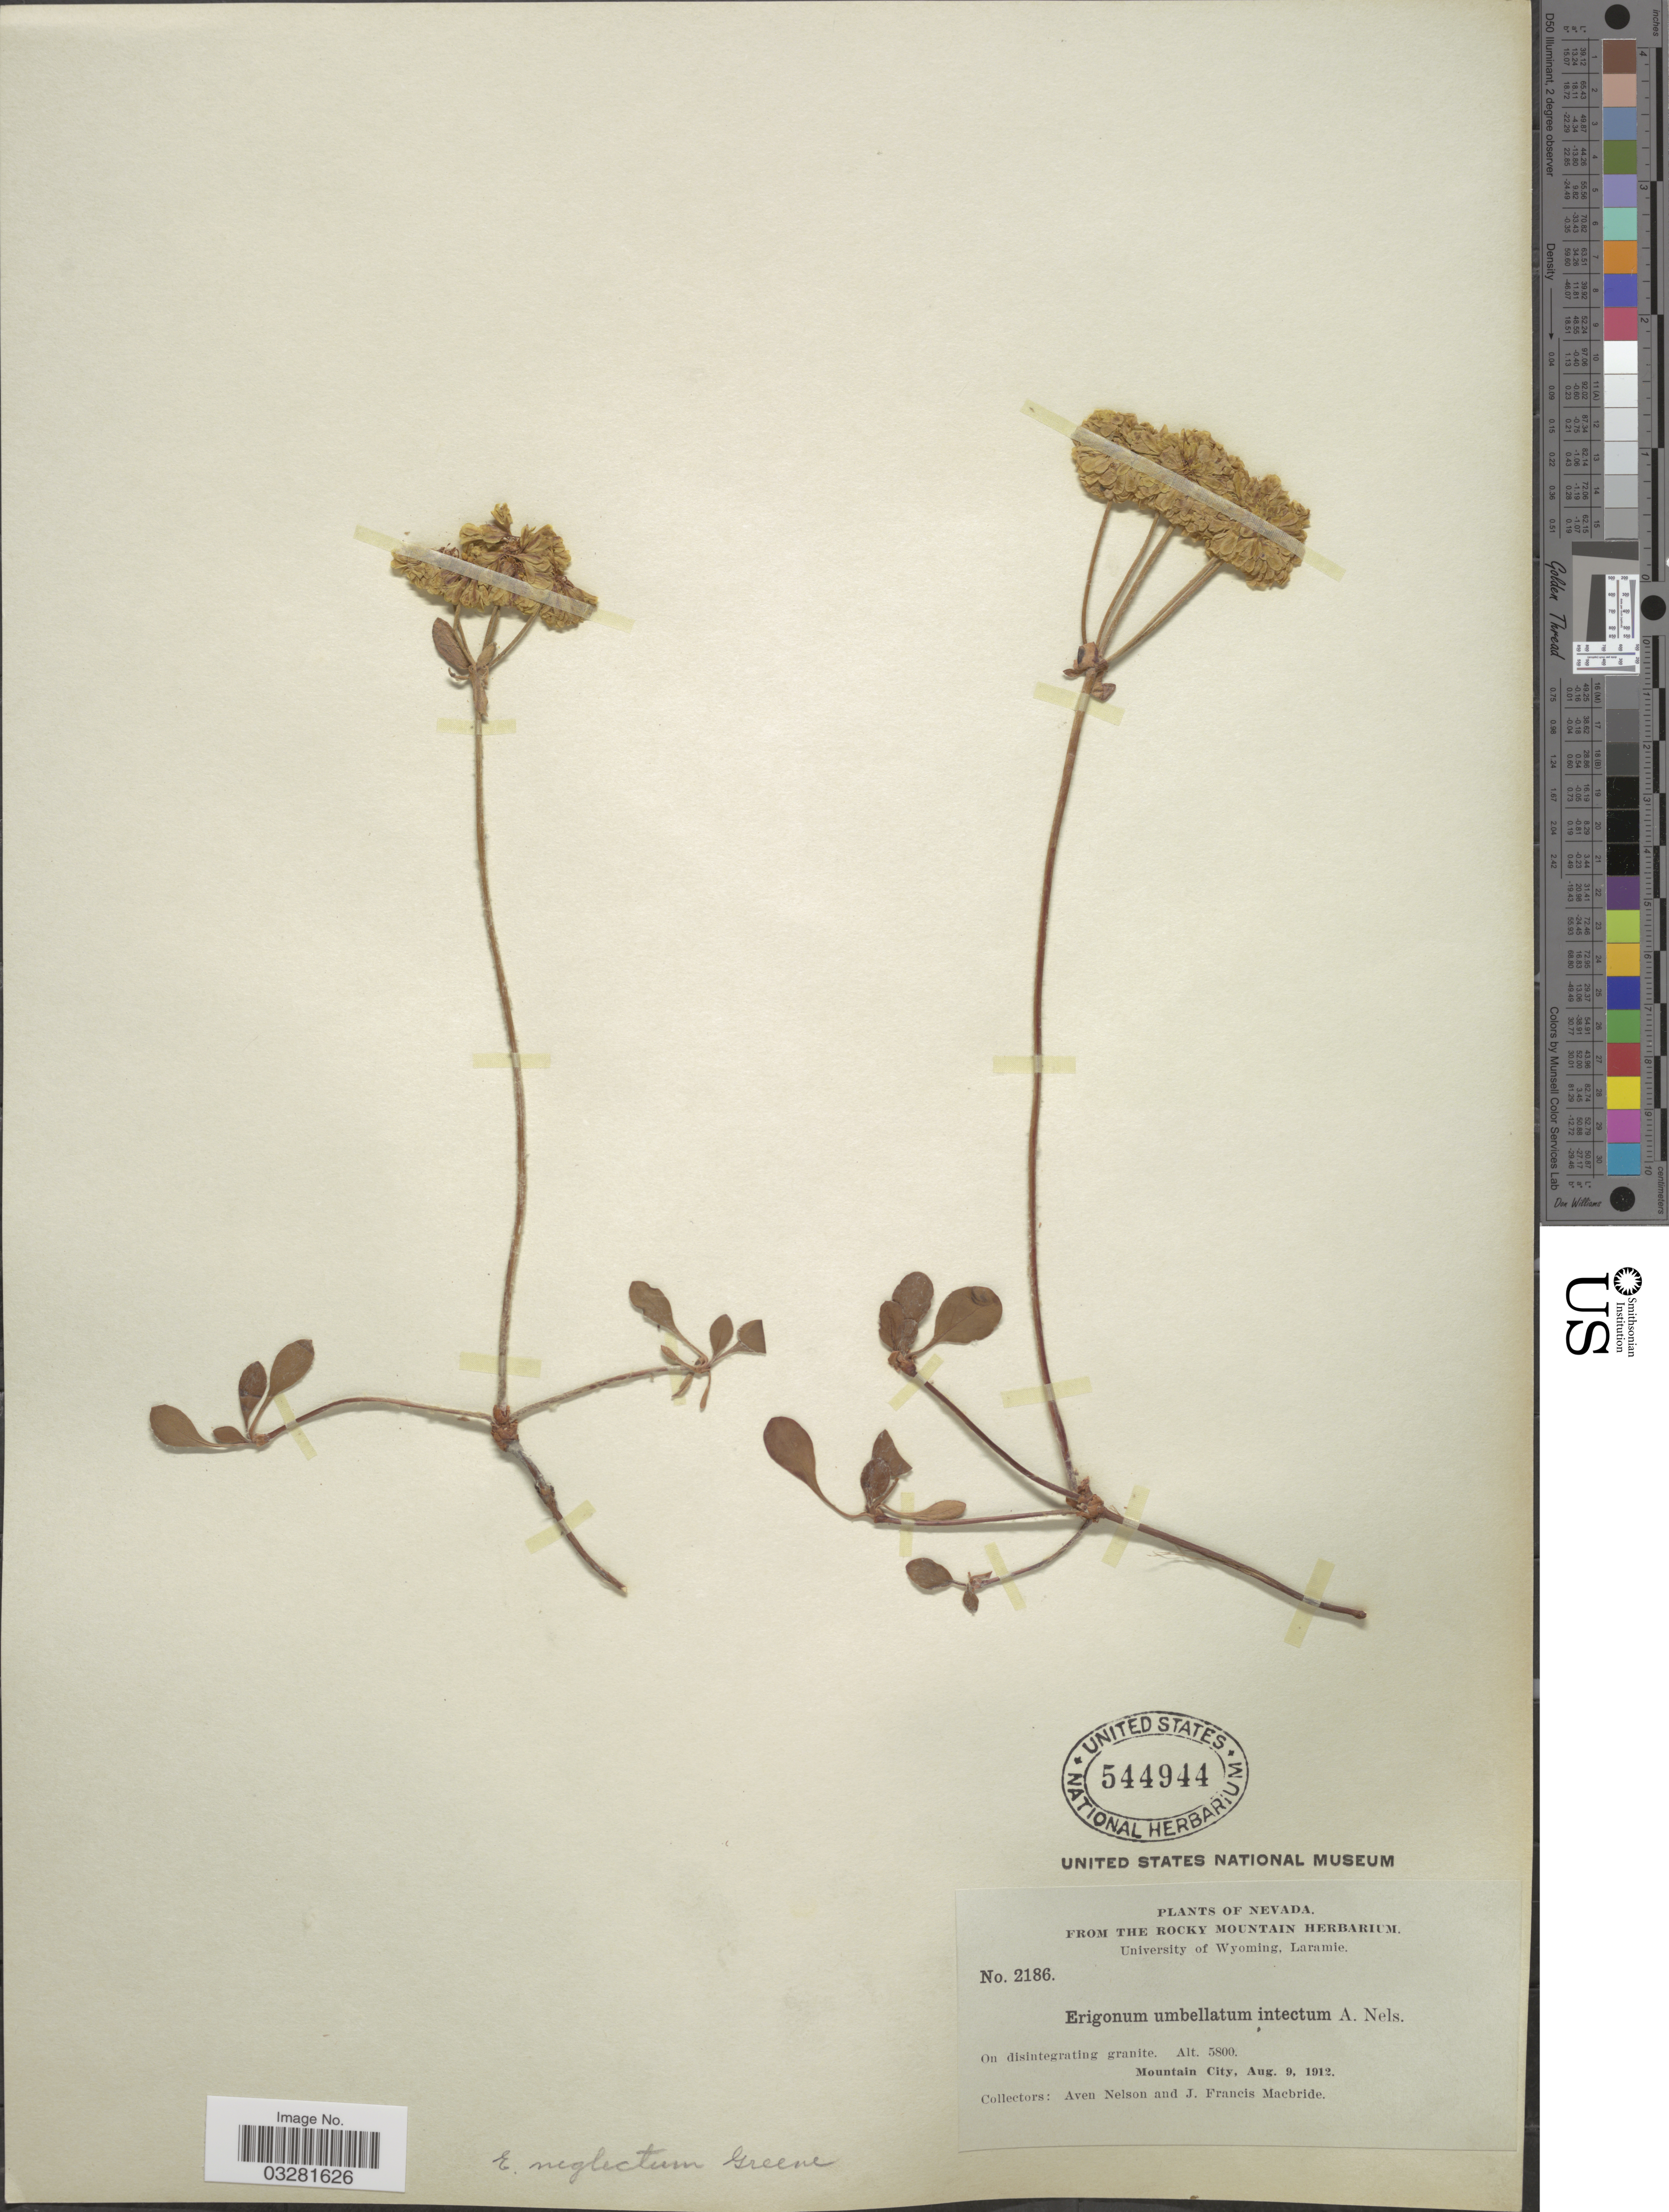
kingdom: Plantae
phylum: Tracheophyta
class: Magnoliopsida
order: Caryophyllales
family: Polygonaceae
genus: Eriogonum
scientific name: Eriogonum umbellatum var. intectum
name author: A. Nelson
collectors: A. Nelson & J. F. Macbride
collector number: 2186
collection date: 1912-08-09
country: United States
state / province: Nevada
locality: Mountain City.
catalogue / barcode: US 544944